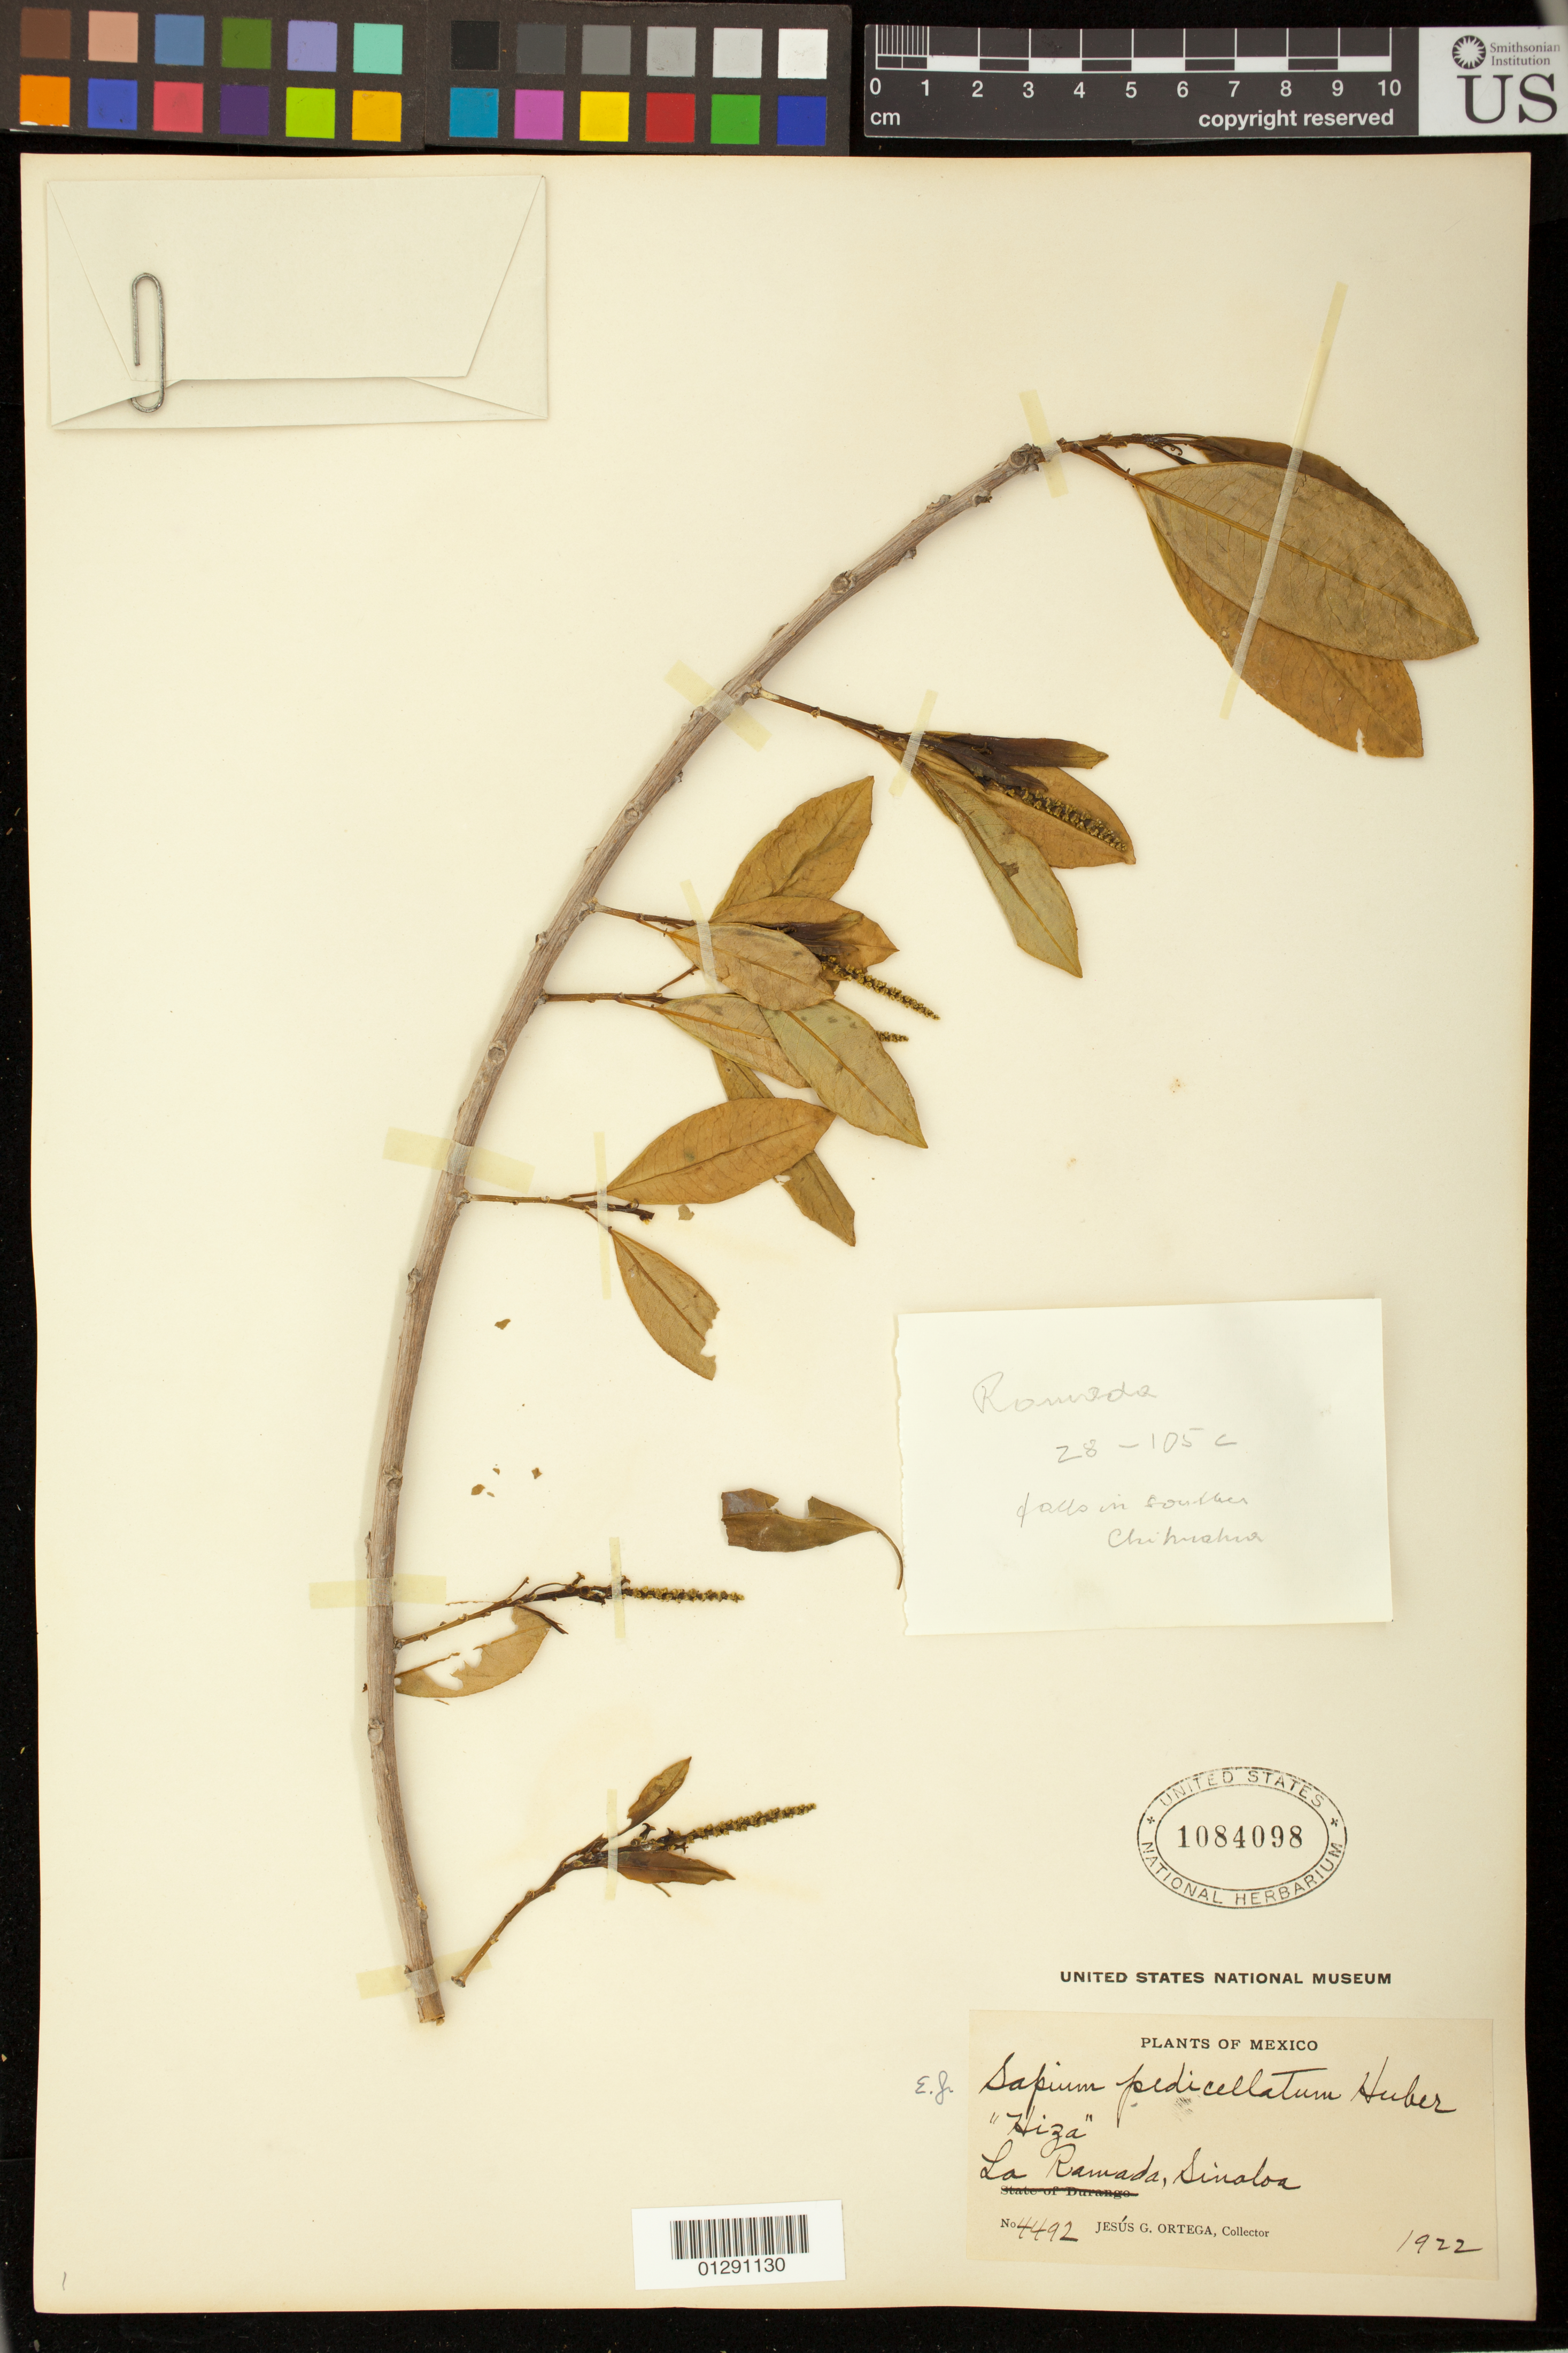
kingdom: Plantae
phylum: Tracheophyta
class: Magnoliopsida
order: Malpighiales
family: Euphorbiaceae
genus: Sapium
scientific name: Sapium pedicellatum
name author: Huber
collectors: J. Ortega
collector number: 4492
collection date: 1922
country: Mexico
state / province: Sinaloa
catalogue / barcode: US 1084098